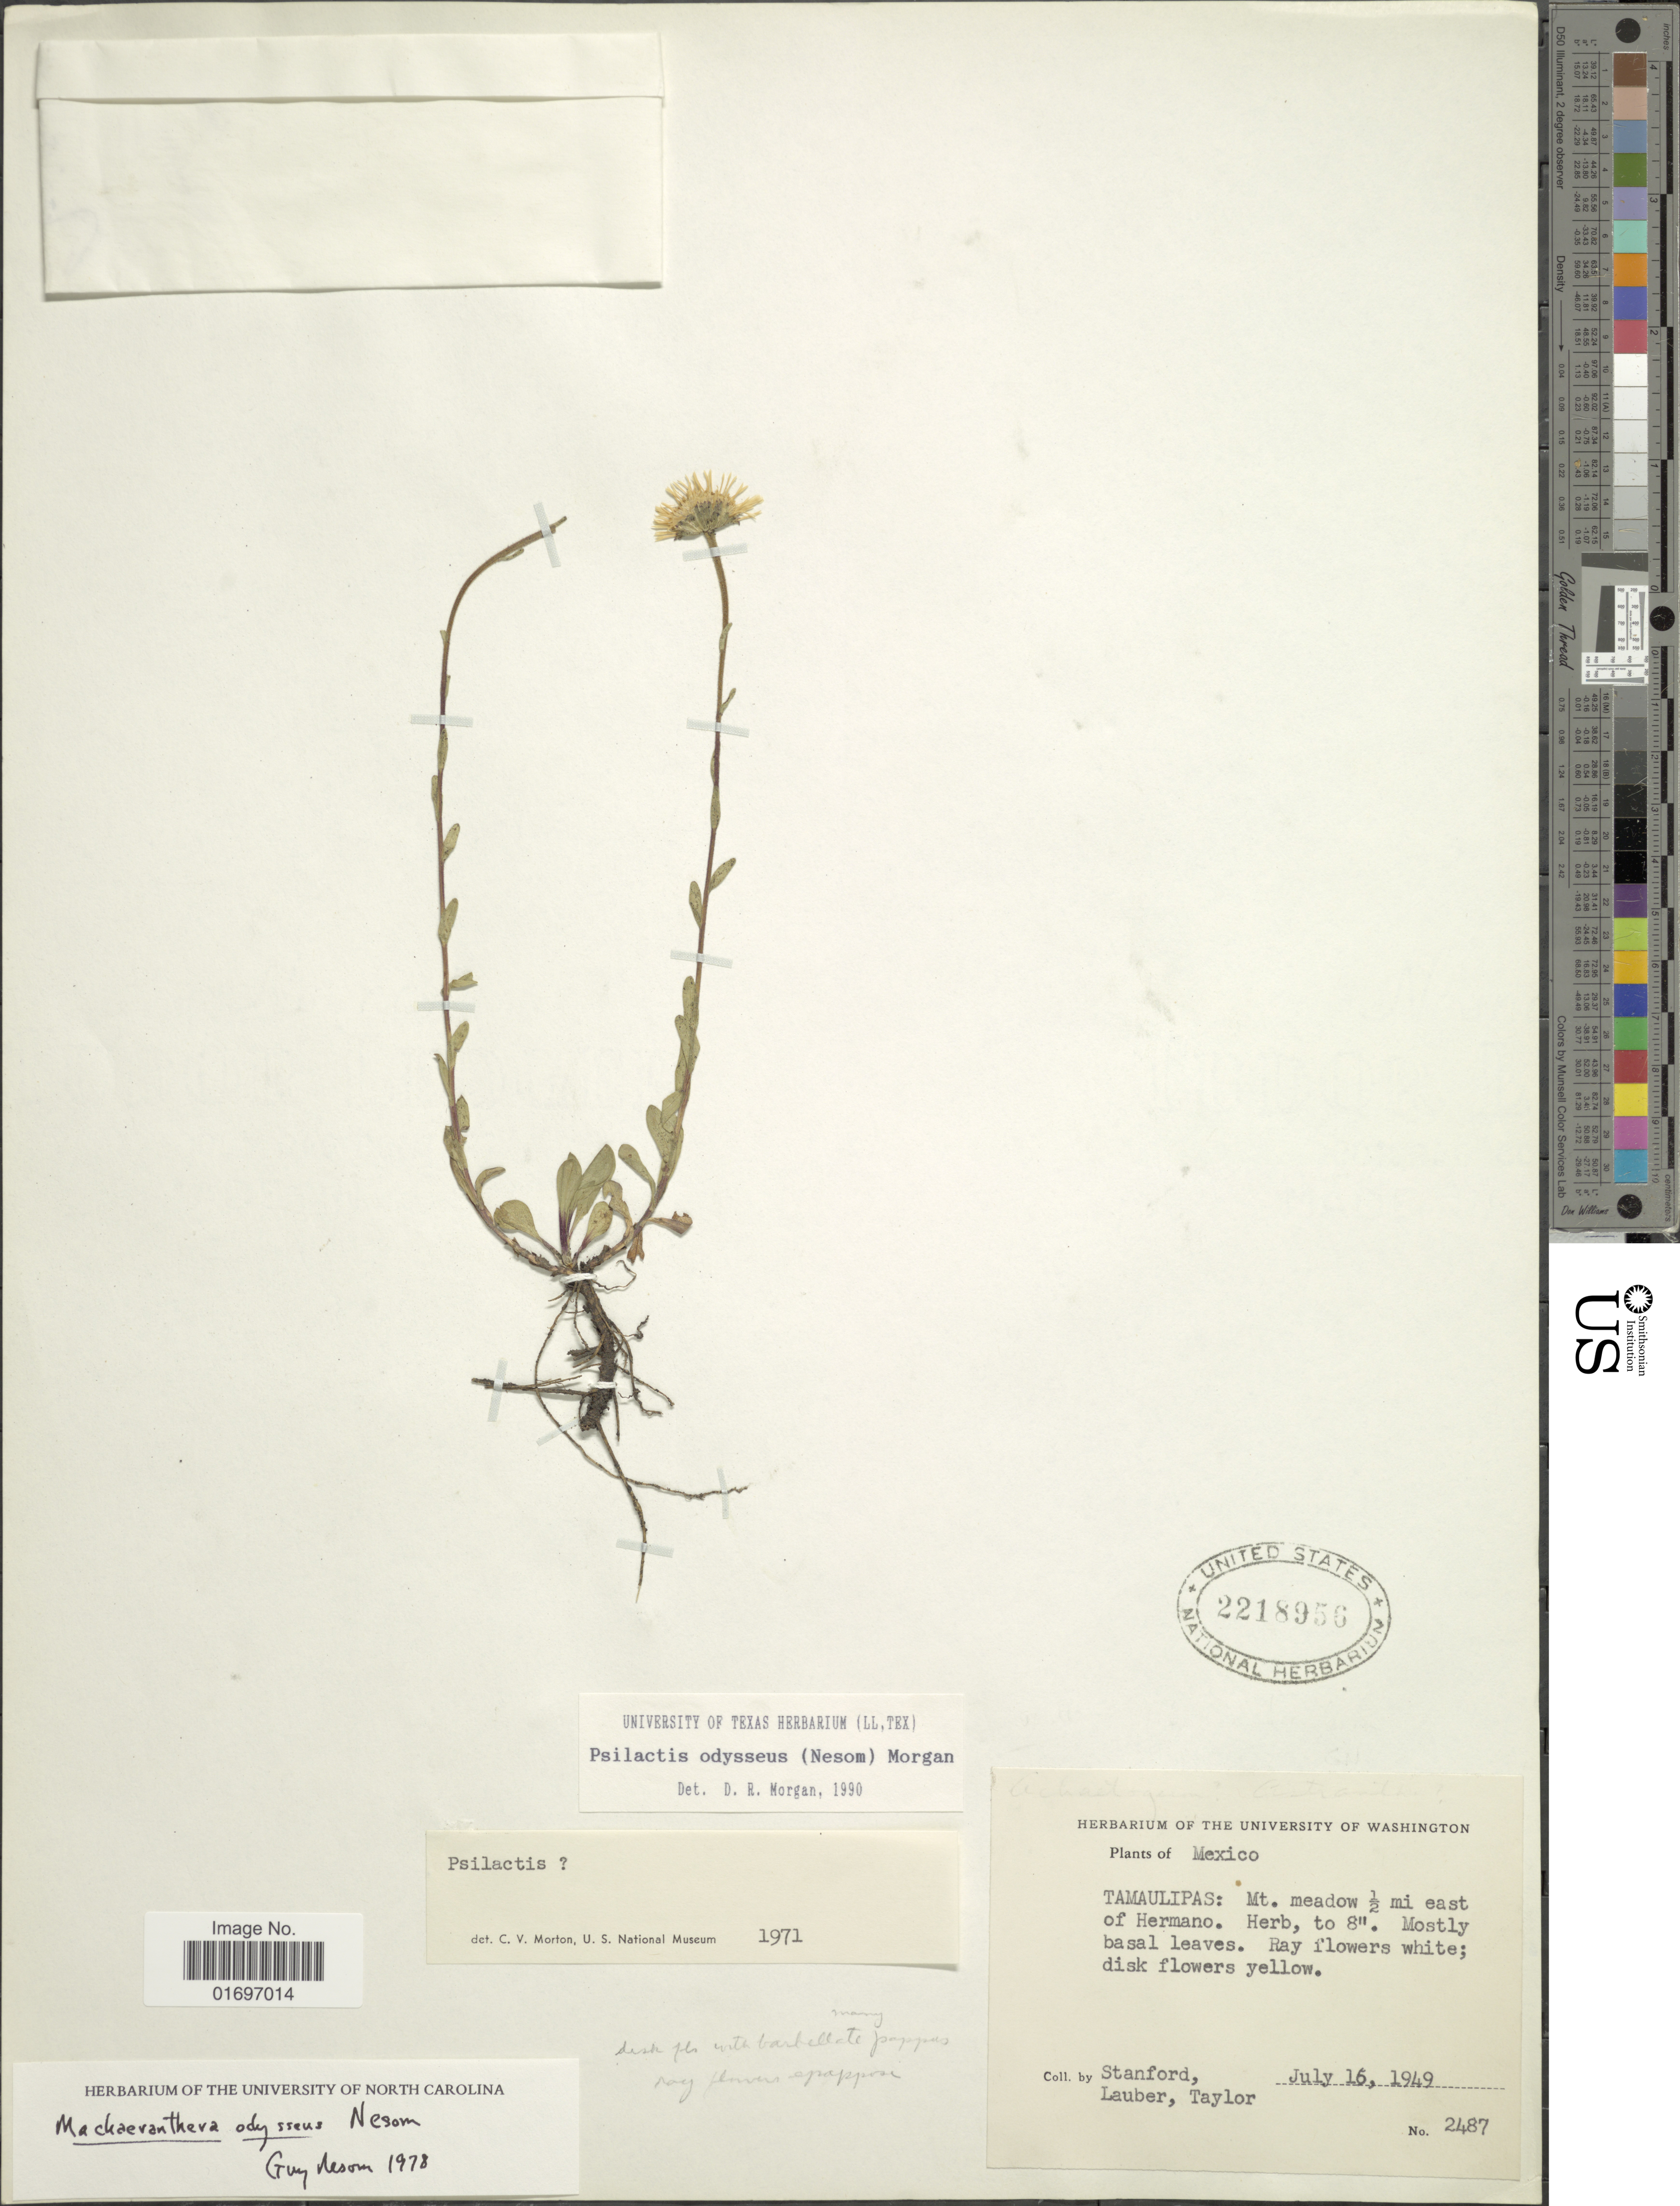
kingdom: Plantae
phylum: Tracheophyta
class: Magnoliopsida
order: Asterales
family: Asteraceae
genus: Psilactis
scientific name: Psilactis odysseus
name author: (G.L. Nesom) Morgan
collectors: -. Stanford, Lauber, -- & -- Taylor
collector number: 2487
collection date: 1949-07-16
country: Mexico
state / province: Tamaulipas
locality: Tamaulipas: Mt. meadow ½ mi east of Hermano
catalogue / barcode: US 2218956